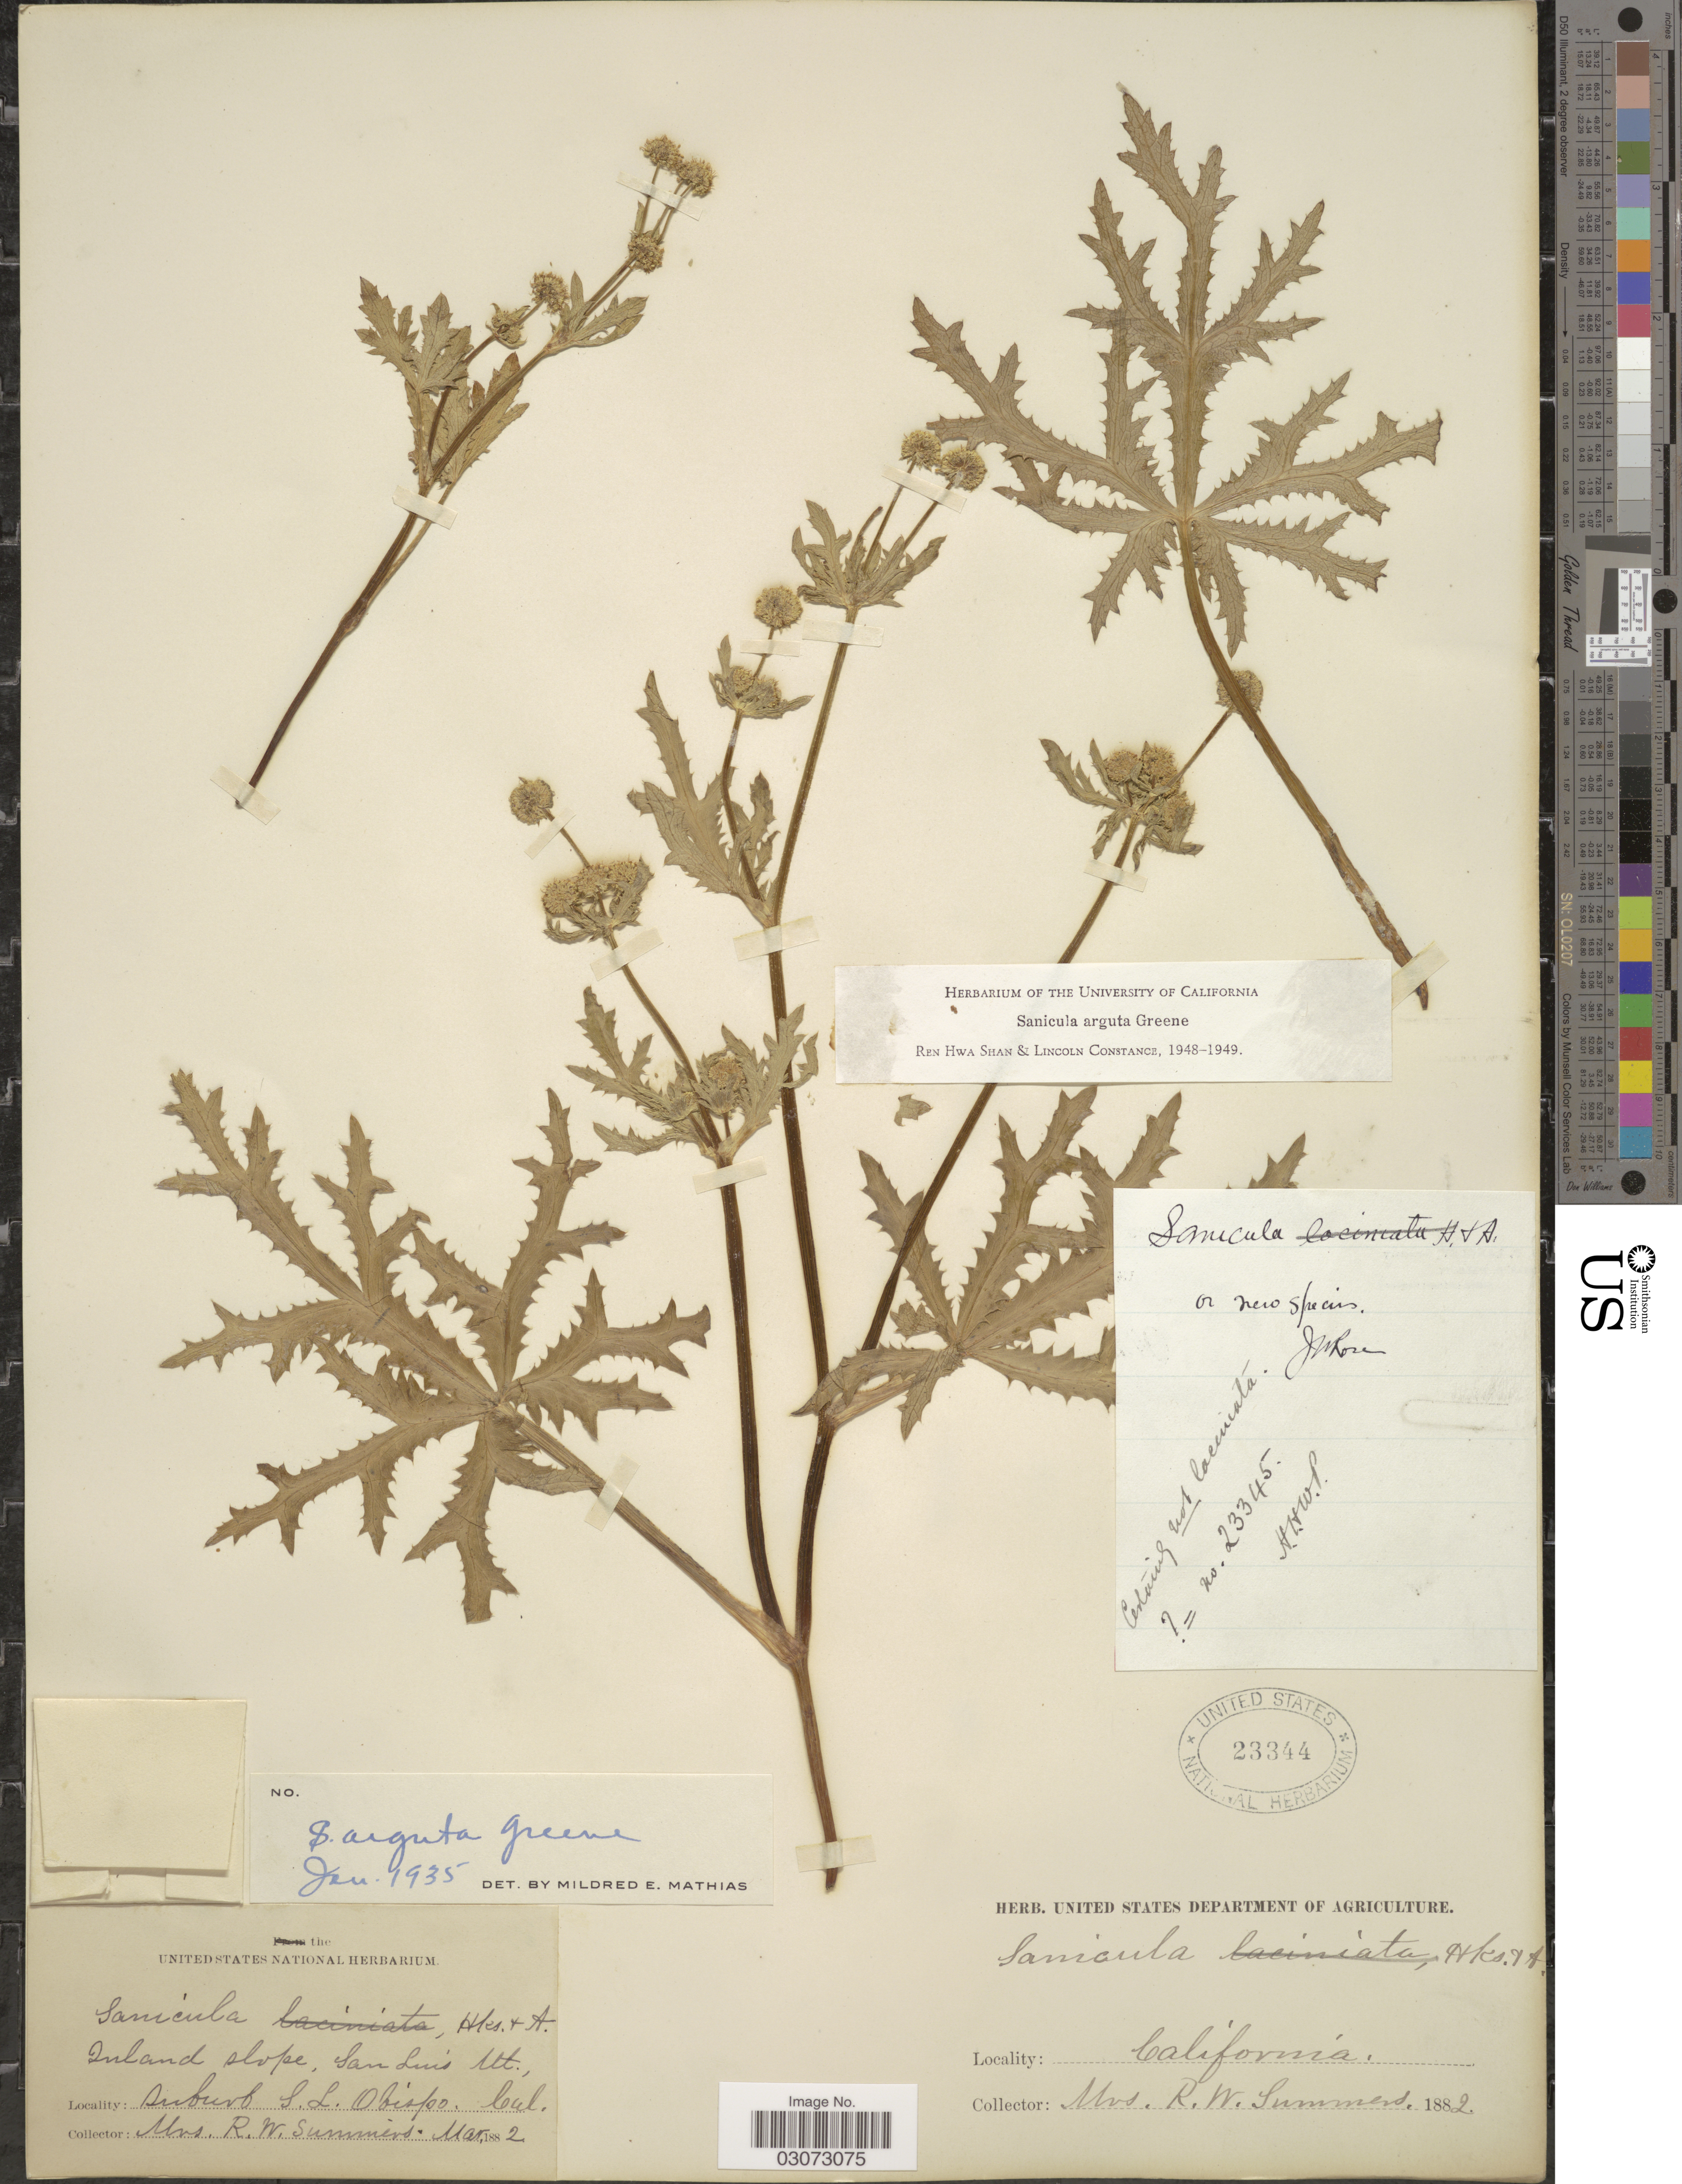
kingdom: Plantae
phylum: Tracheophyta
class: Magnoliopsida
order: Apiales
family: Apiaceae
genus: Sanicula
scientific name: Sanicula arguta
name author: Greene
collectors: R. Summers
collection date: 1882-05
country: United States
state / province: California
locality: Inland slope, San Luis Mt., Suburb S. L. Obispo, Cal.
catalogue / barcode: US 23344